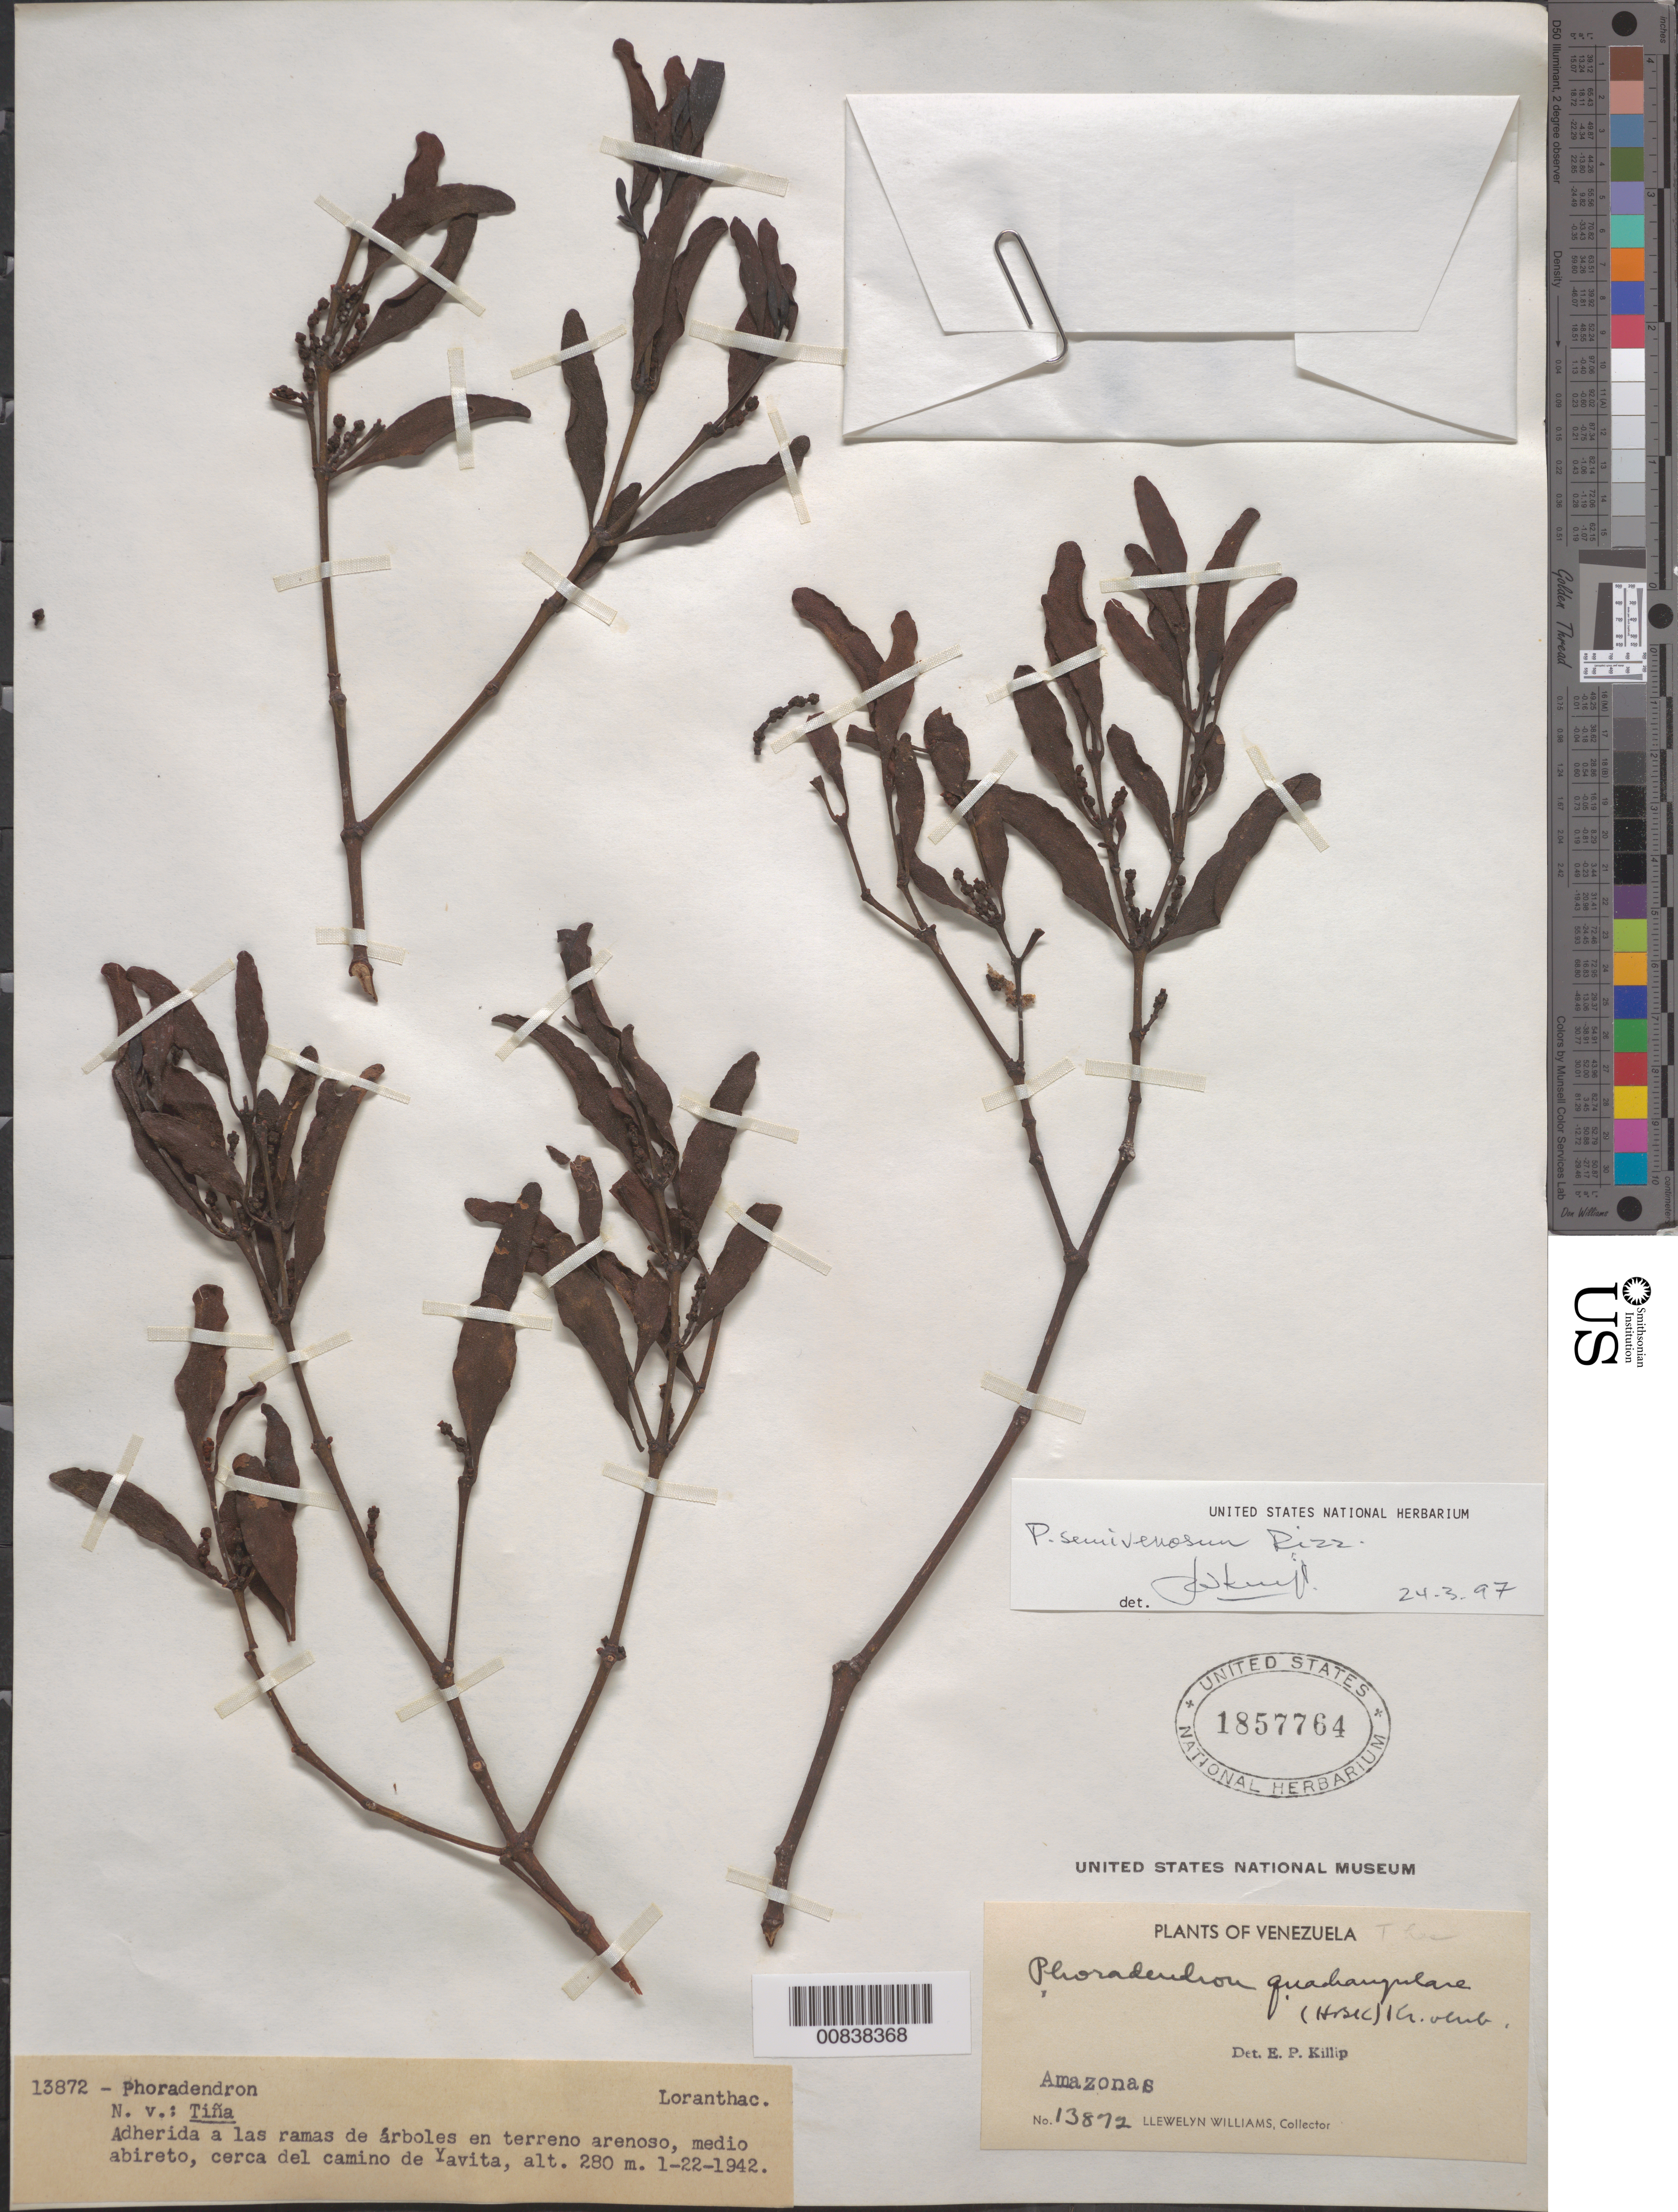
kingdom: Plantae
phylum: Tracheophyta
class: Magnoliopsida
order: Santalales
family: Viscaceae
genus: Phoradendron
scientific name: Phoradendron semivenosum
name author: Rizzini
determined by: Kuijt, Job, (CANADA)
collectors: Ll. Williams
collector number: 13872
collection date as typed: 22-Jan-42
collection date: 1942-01-22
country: Venezuela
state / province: Amazonas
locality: Yavita, camino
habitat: Adherida a las ramas de arboles en terreno arenoso, medio abireto, cerca del camino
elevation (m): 280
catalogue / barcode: US 1857764